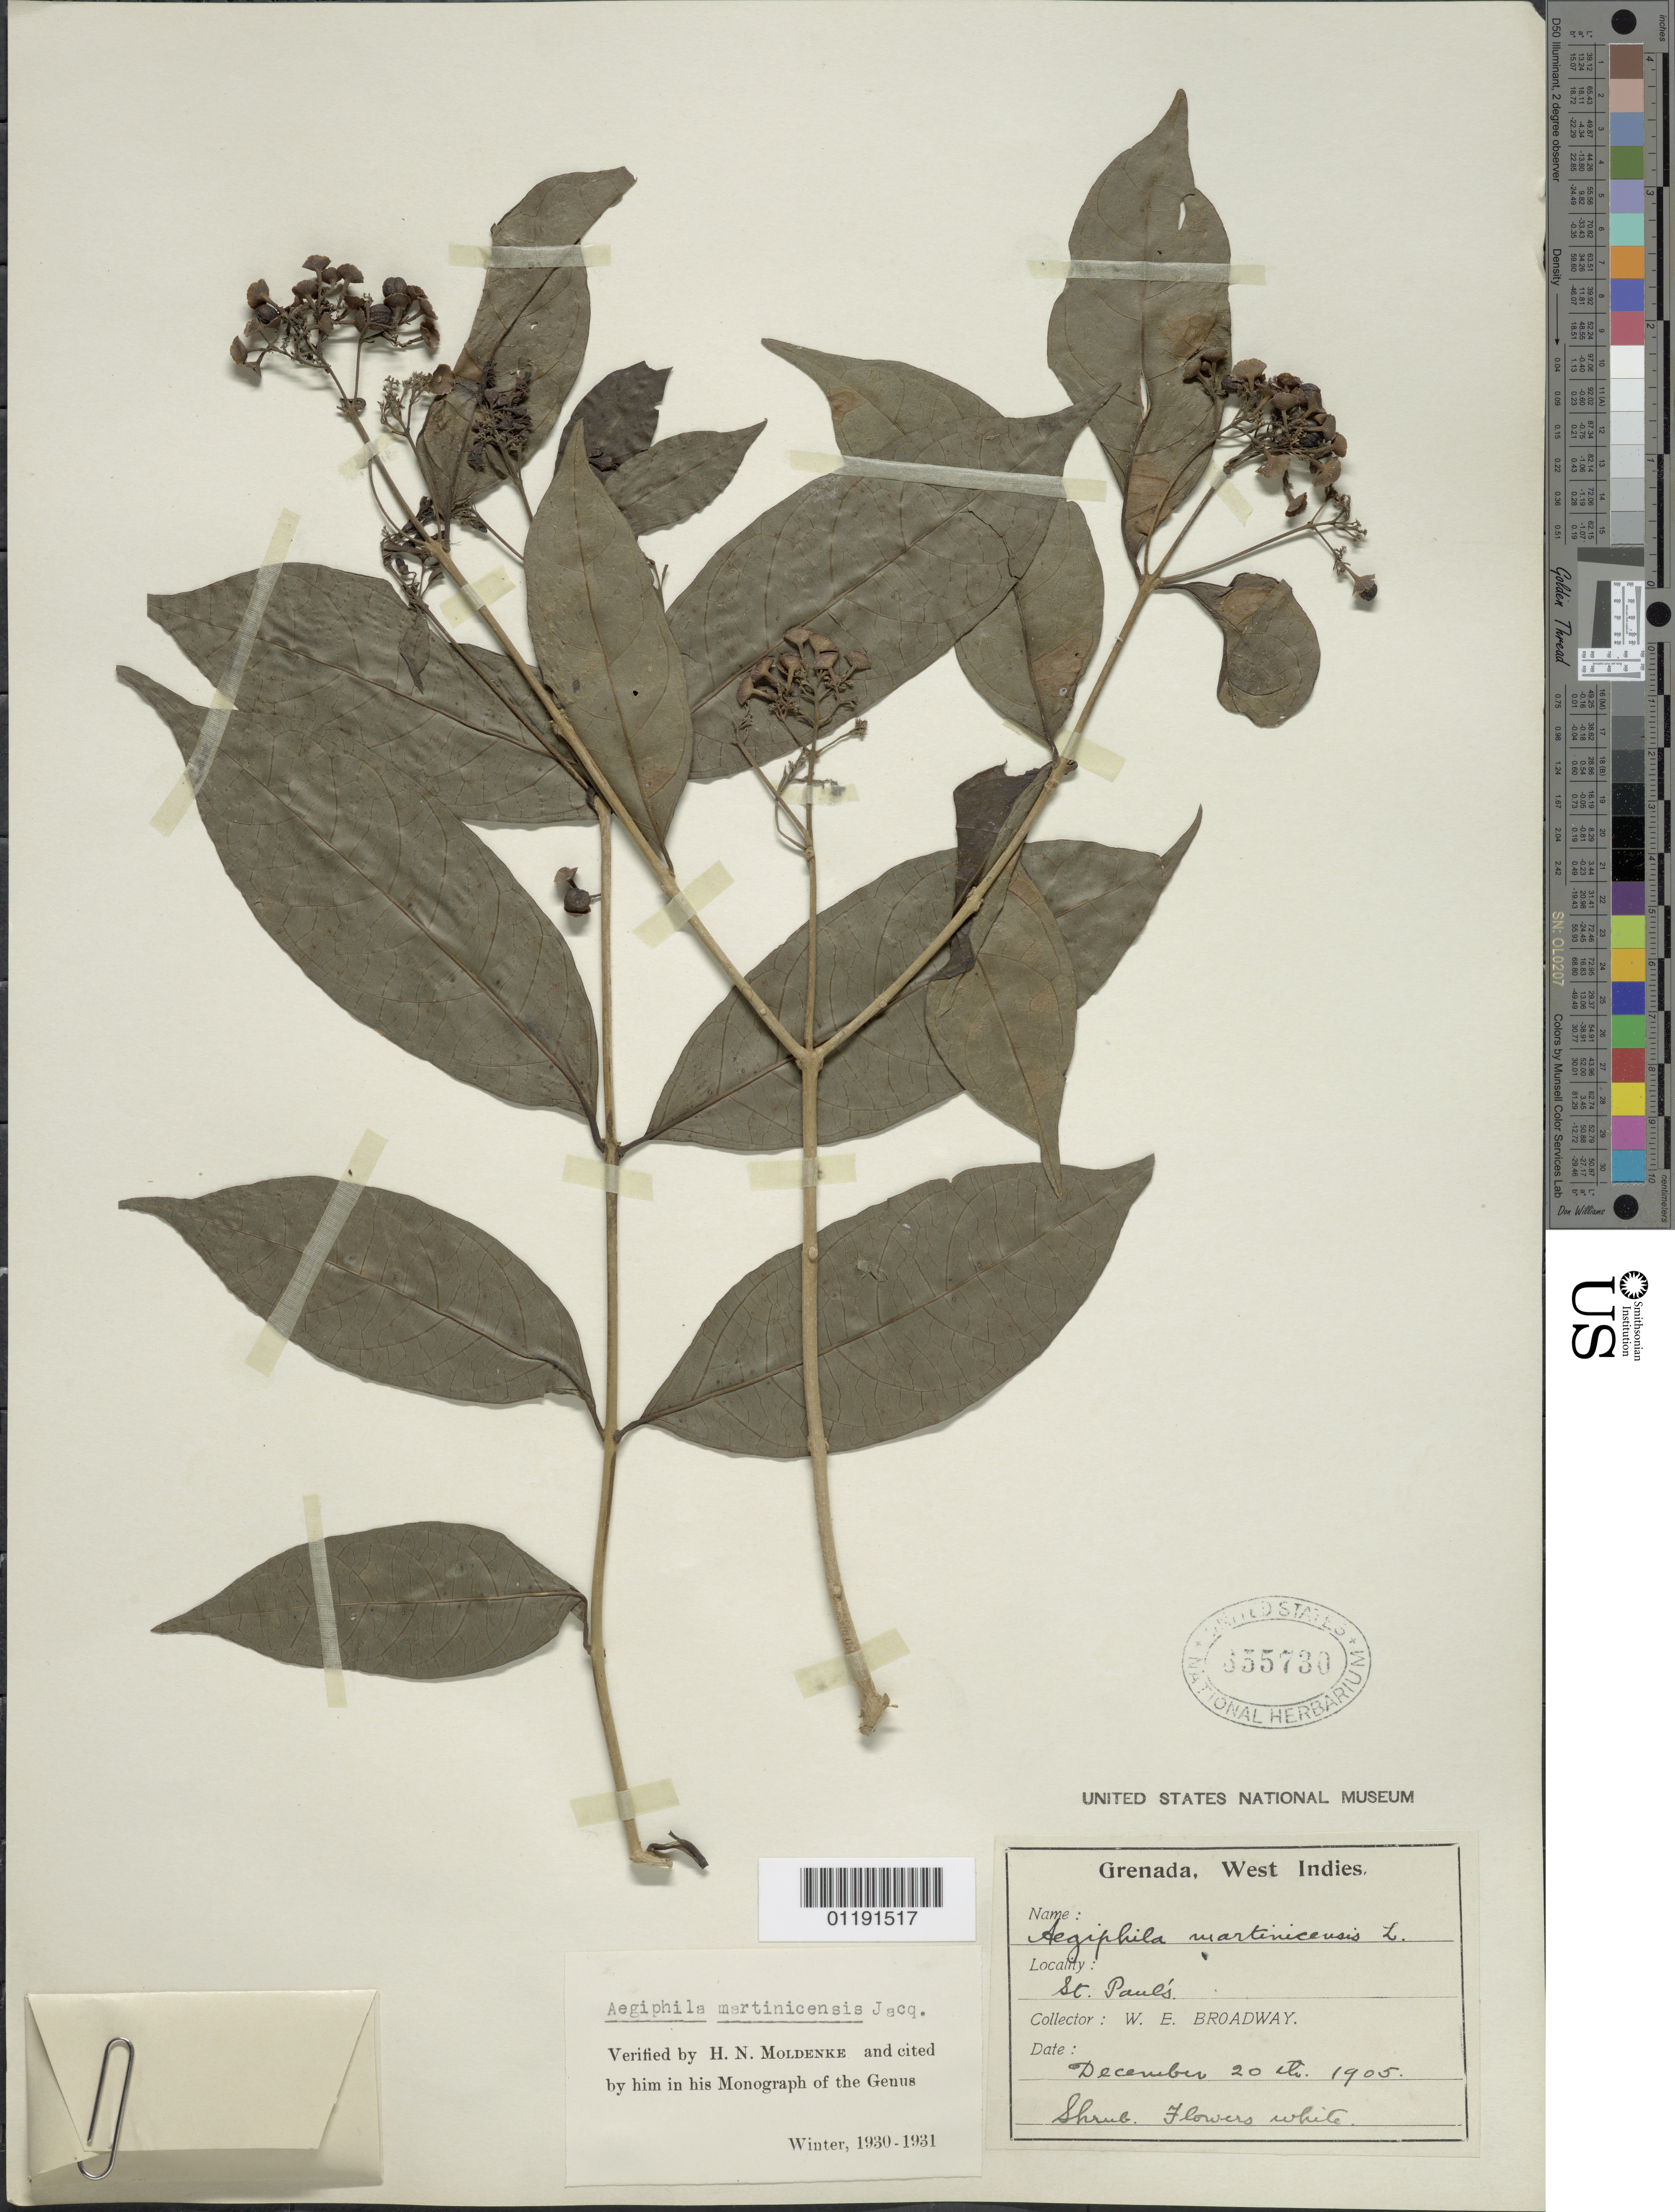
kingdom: Plantae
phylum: Tracheophyta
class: Magnoliopsida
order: Lamiales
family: Lamiaceae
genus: Aegiphila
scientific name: Aegiphila martinicensis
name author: Jacq.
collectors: W. E. Broadway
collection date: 1905-12-20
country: Grenada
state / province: Saint George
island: Grenada Island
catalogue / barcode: US 355730